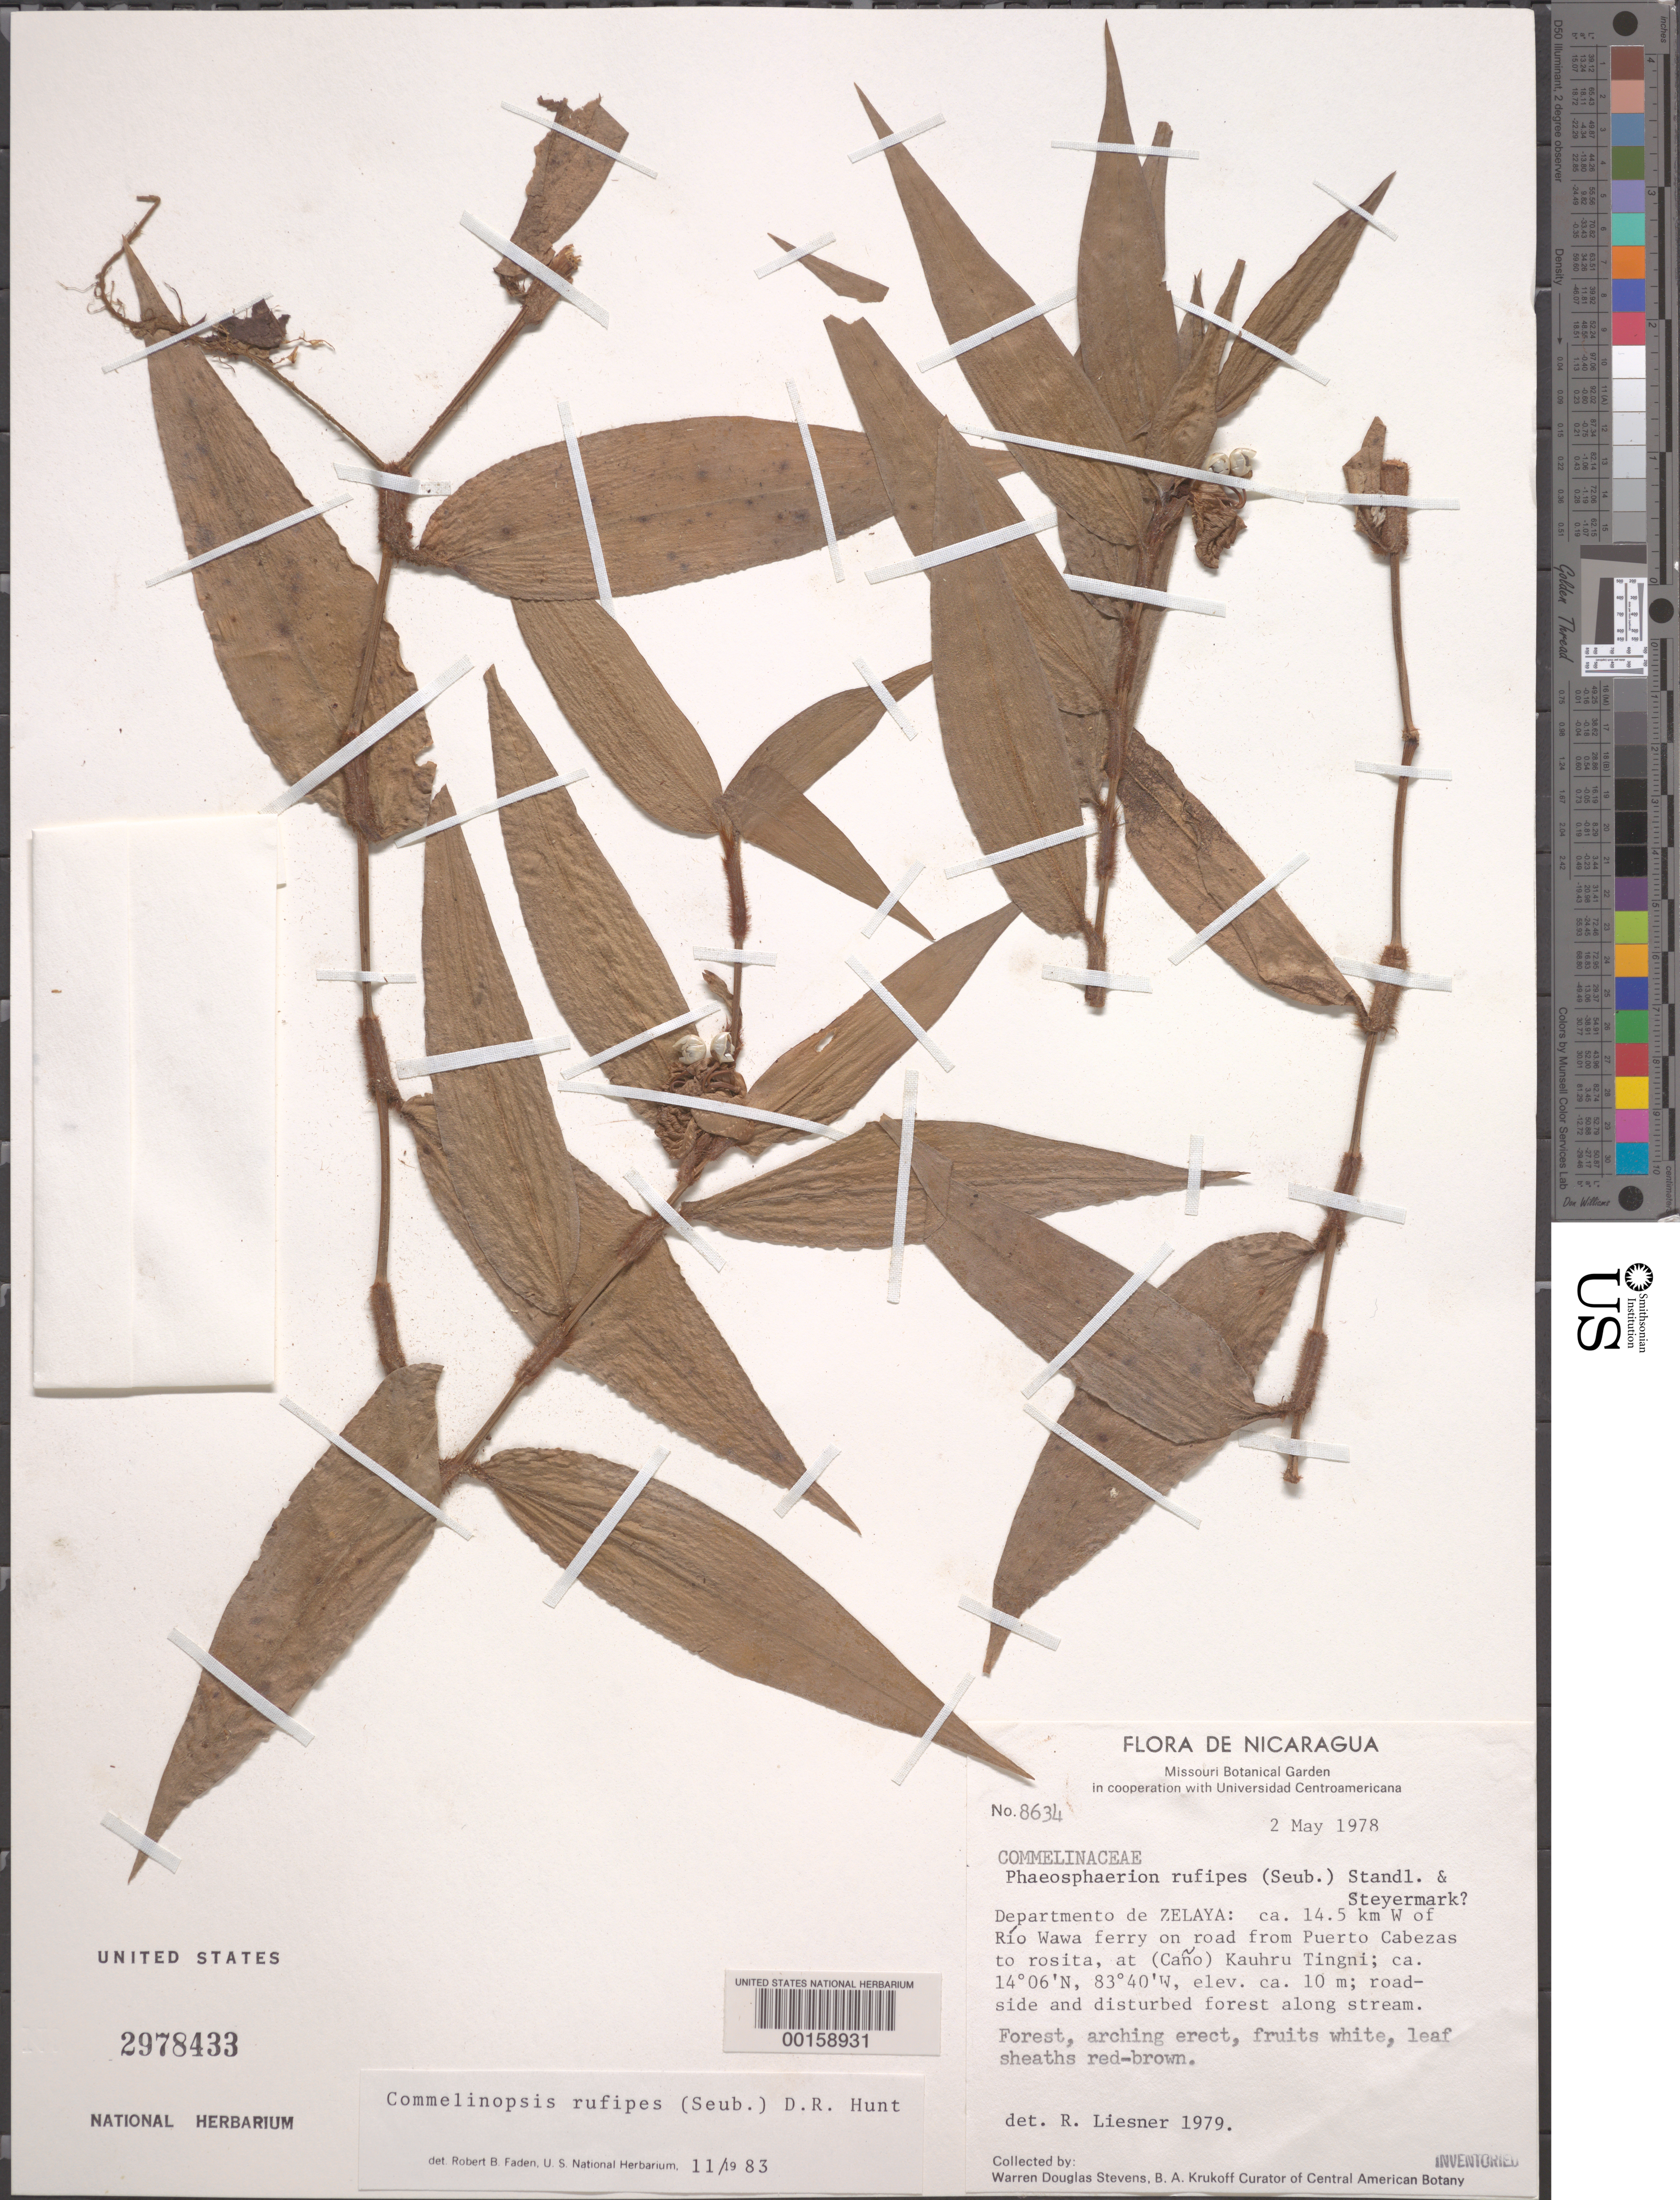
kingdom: Plantae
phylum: Tracheophyta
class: Liliopsida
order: Commelinales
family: Commelinaceae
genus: Commelina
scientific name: Commelina rufipes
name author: Seub.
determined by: Faden, Robert B., (US), Smithsonian Institution - National Museum of Natural History (UNITED STATES)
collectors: W. D. Stevens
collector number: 8634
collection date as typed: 02 May 1978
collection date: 1978-05-02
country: Nicaragua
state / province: Atlántico Norte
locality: W of rio wawa, at kauhru tingni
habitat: Roadside streambank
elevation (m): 10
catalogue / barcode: US 2978433